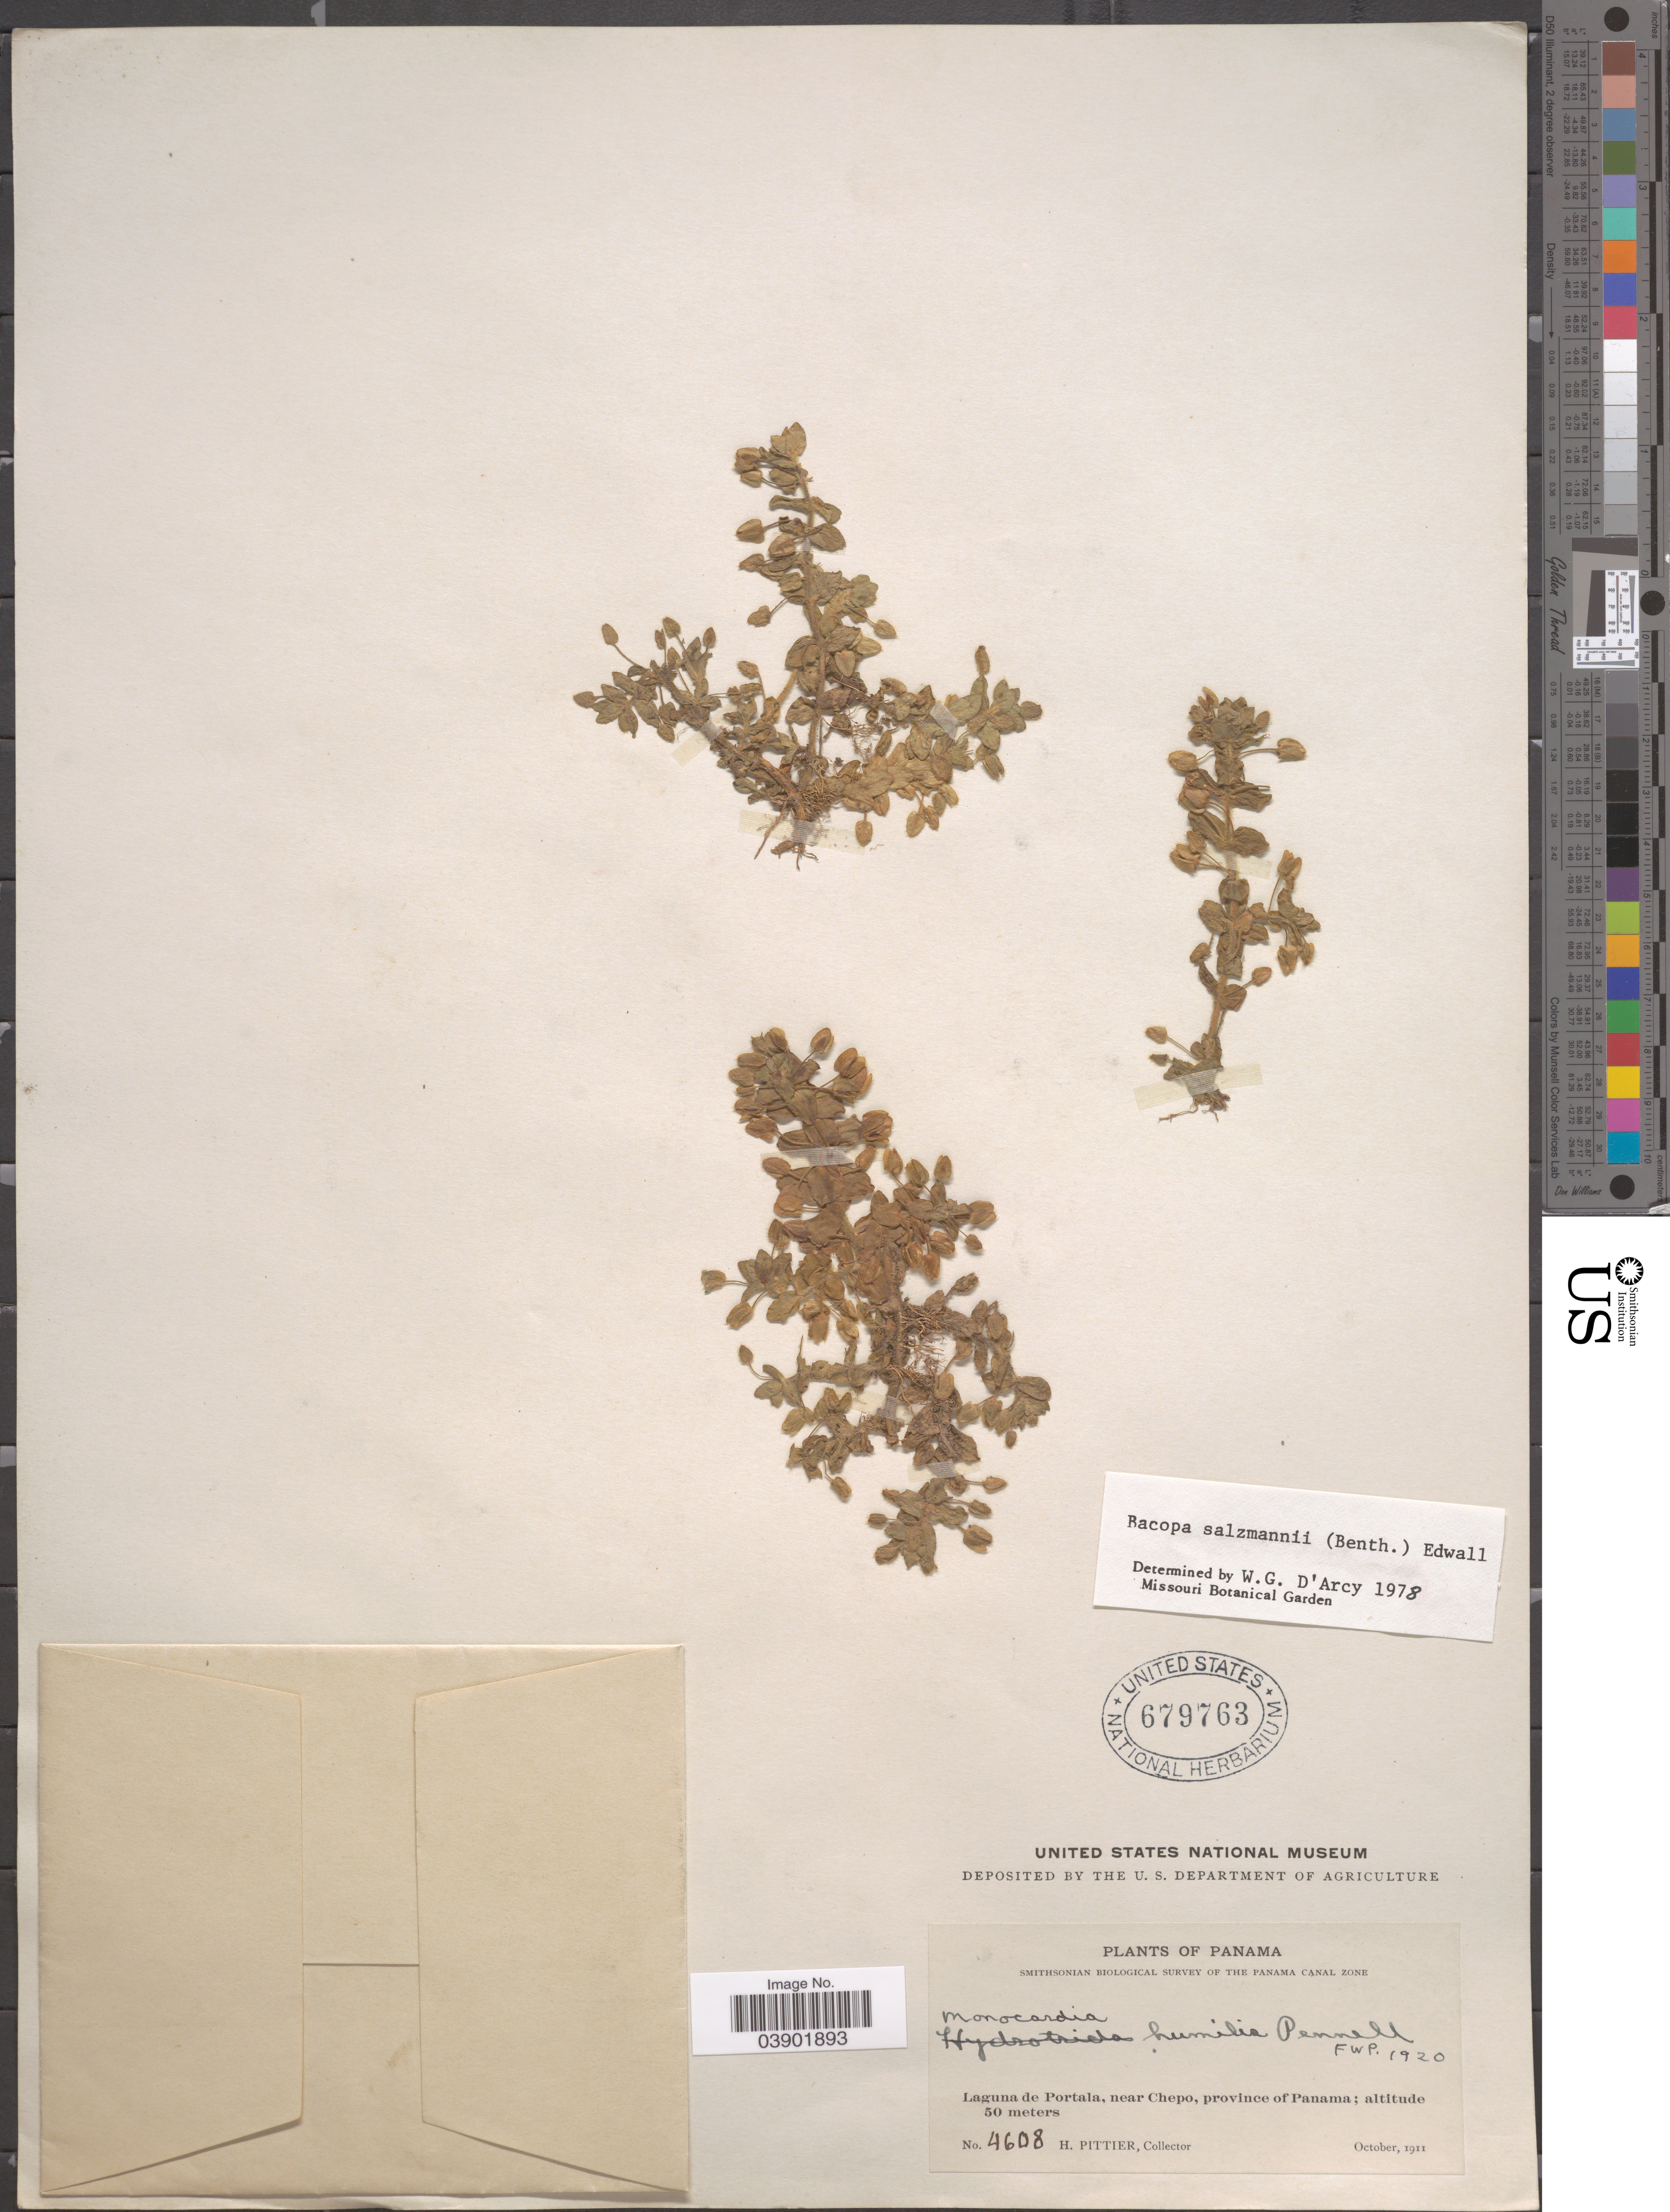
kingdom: Plantae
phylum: Tracheophyta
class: Magnoliopsida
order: Lamiales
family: Plantaginaceae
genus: Bacopa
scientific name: Bacopa salzmannii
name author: (Benth.) Wettst. ex Edwall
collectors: H. F. Pittier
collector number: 4608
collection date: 1911-10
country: Panama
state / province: Panamá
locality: Laguna de Portala, near Chepo.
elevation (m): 50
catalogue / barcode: US 679763